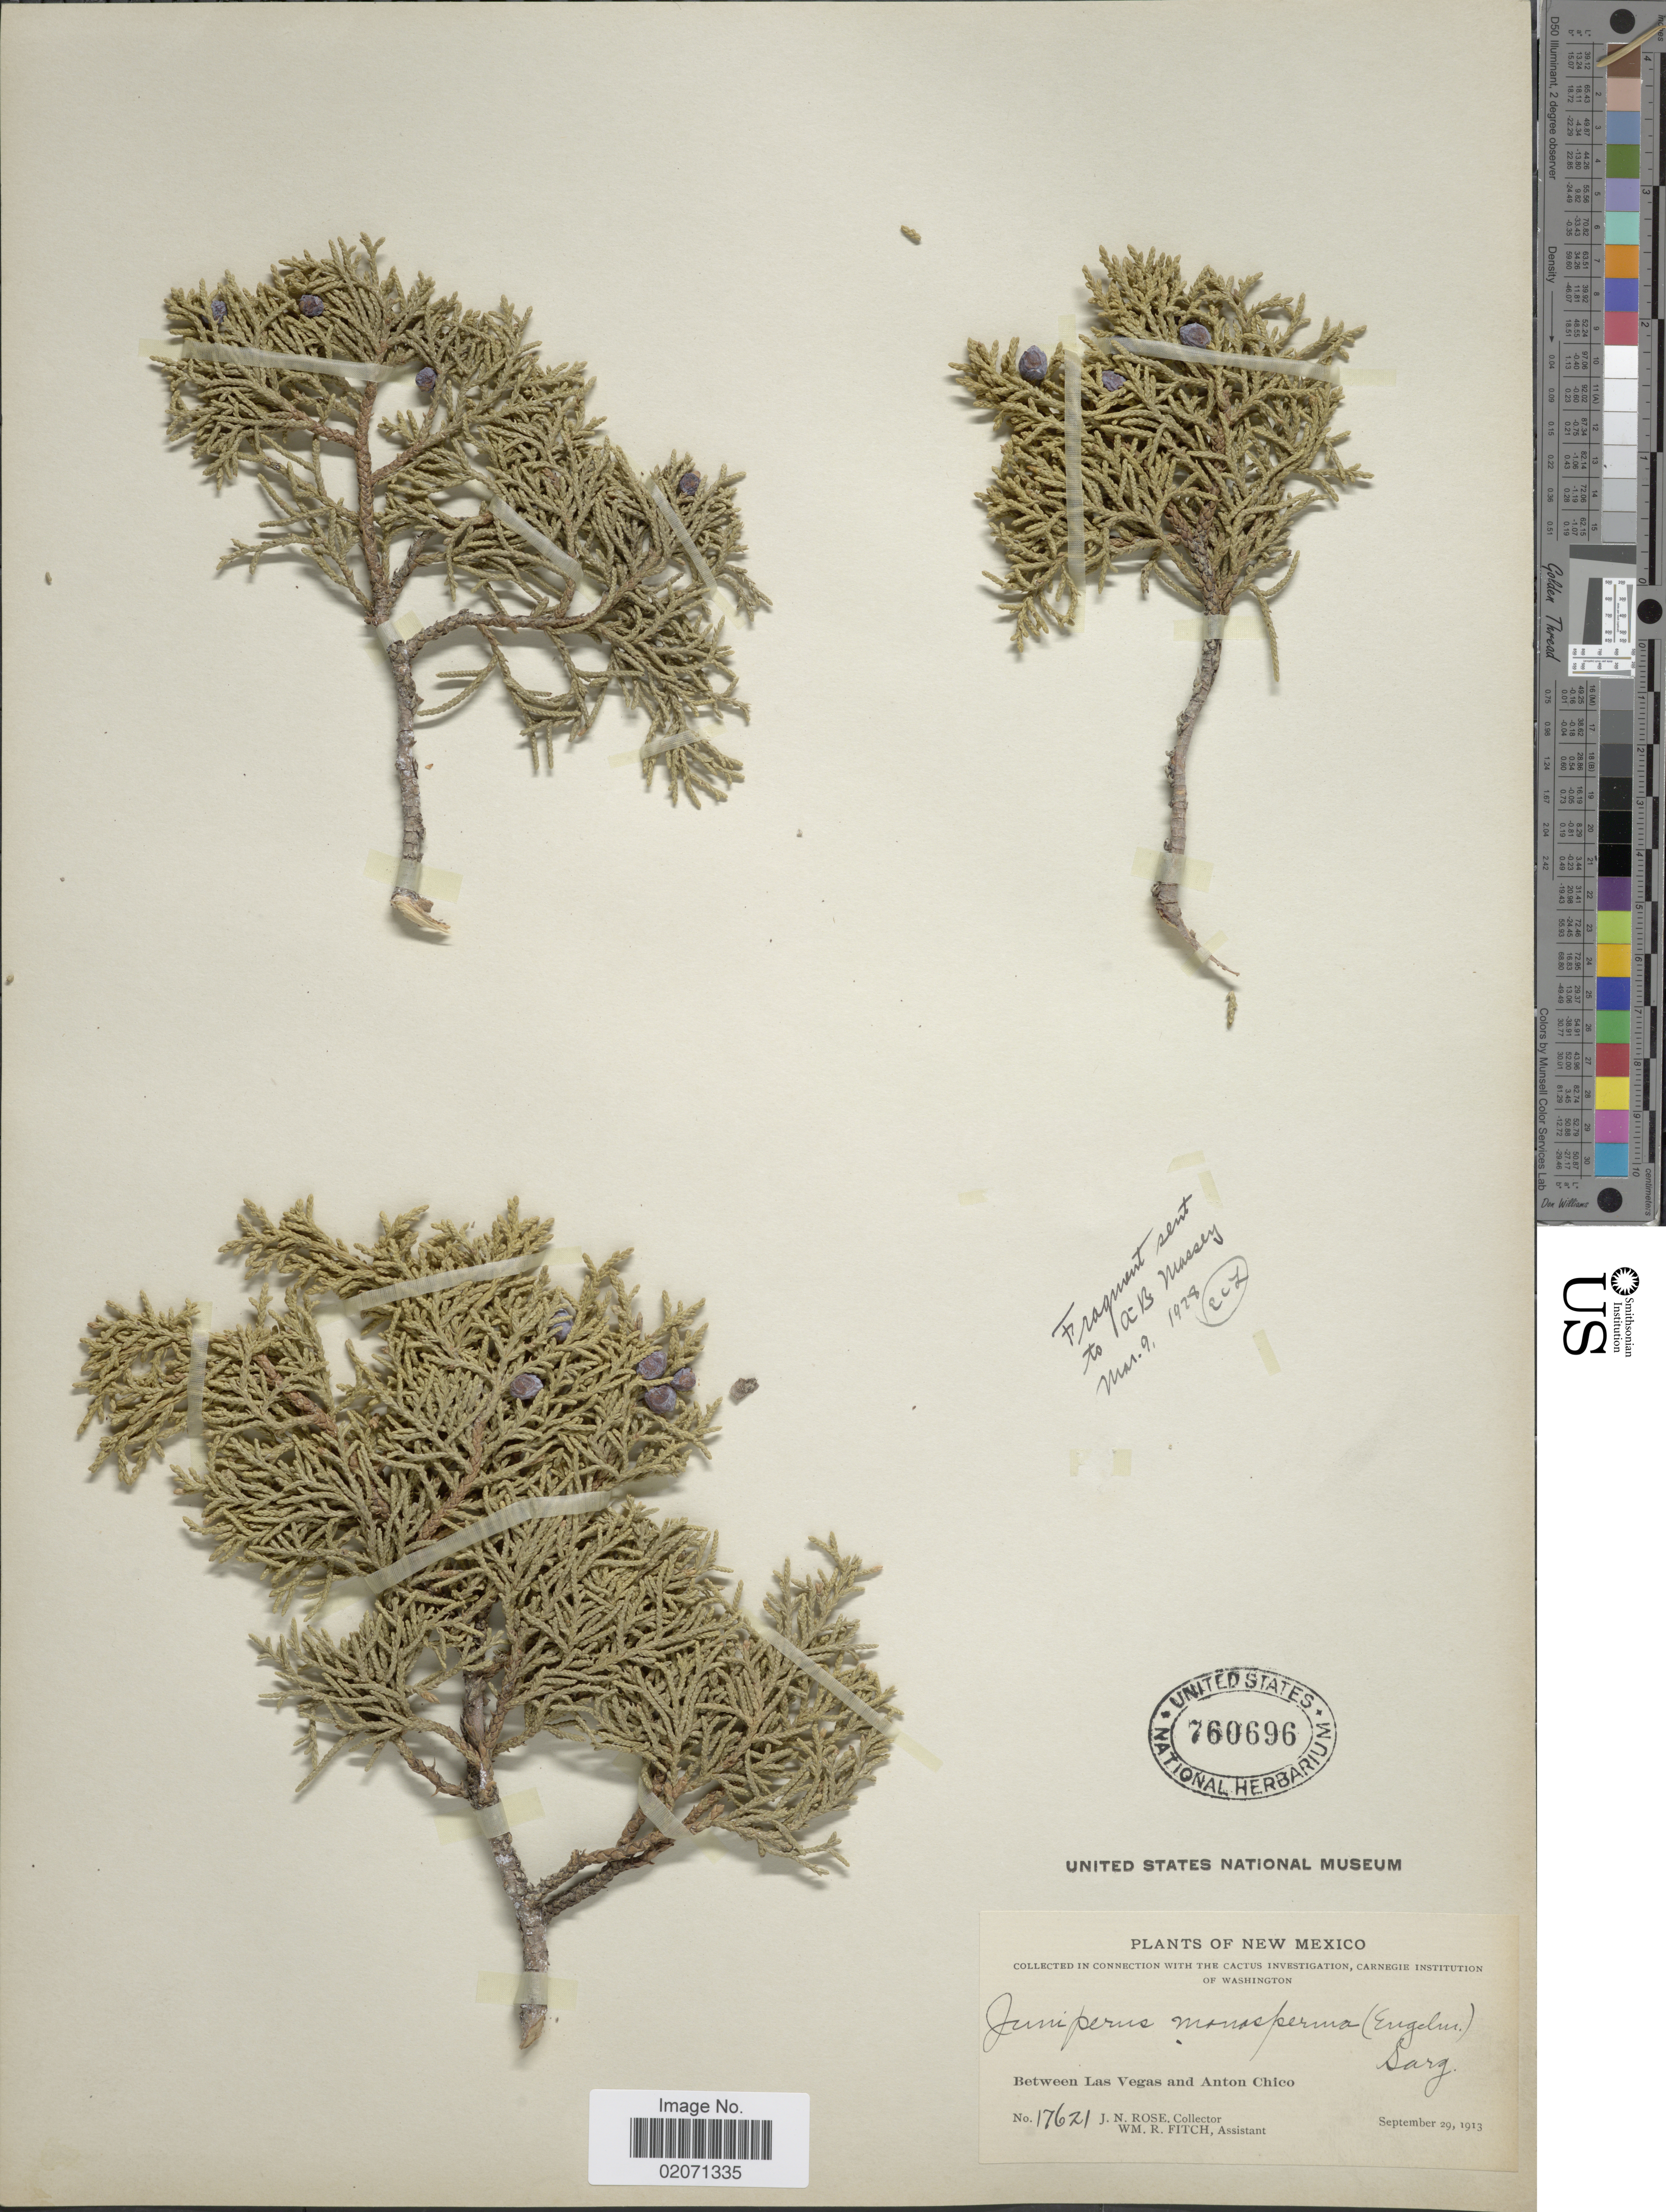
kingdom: Plantae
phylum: Tracheophyta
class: Pinopsida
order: Pinales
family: Cupressaceae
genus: Juniperus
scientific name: Juniperus monosperma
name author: (Engelm.) Sarg.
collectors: J. N. Rose & W. R. Fitch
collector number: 17621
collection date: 1913-09-29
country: United States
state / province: New Mexico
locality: Between Las Vegas and Anton Chico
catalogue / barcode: US 760696